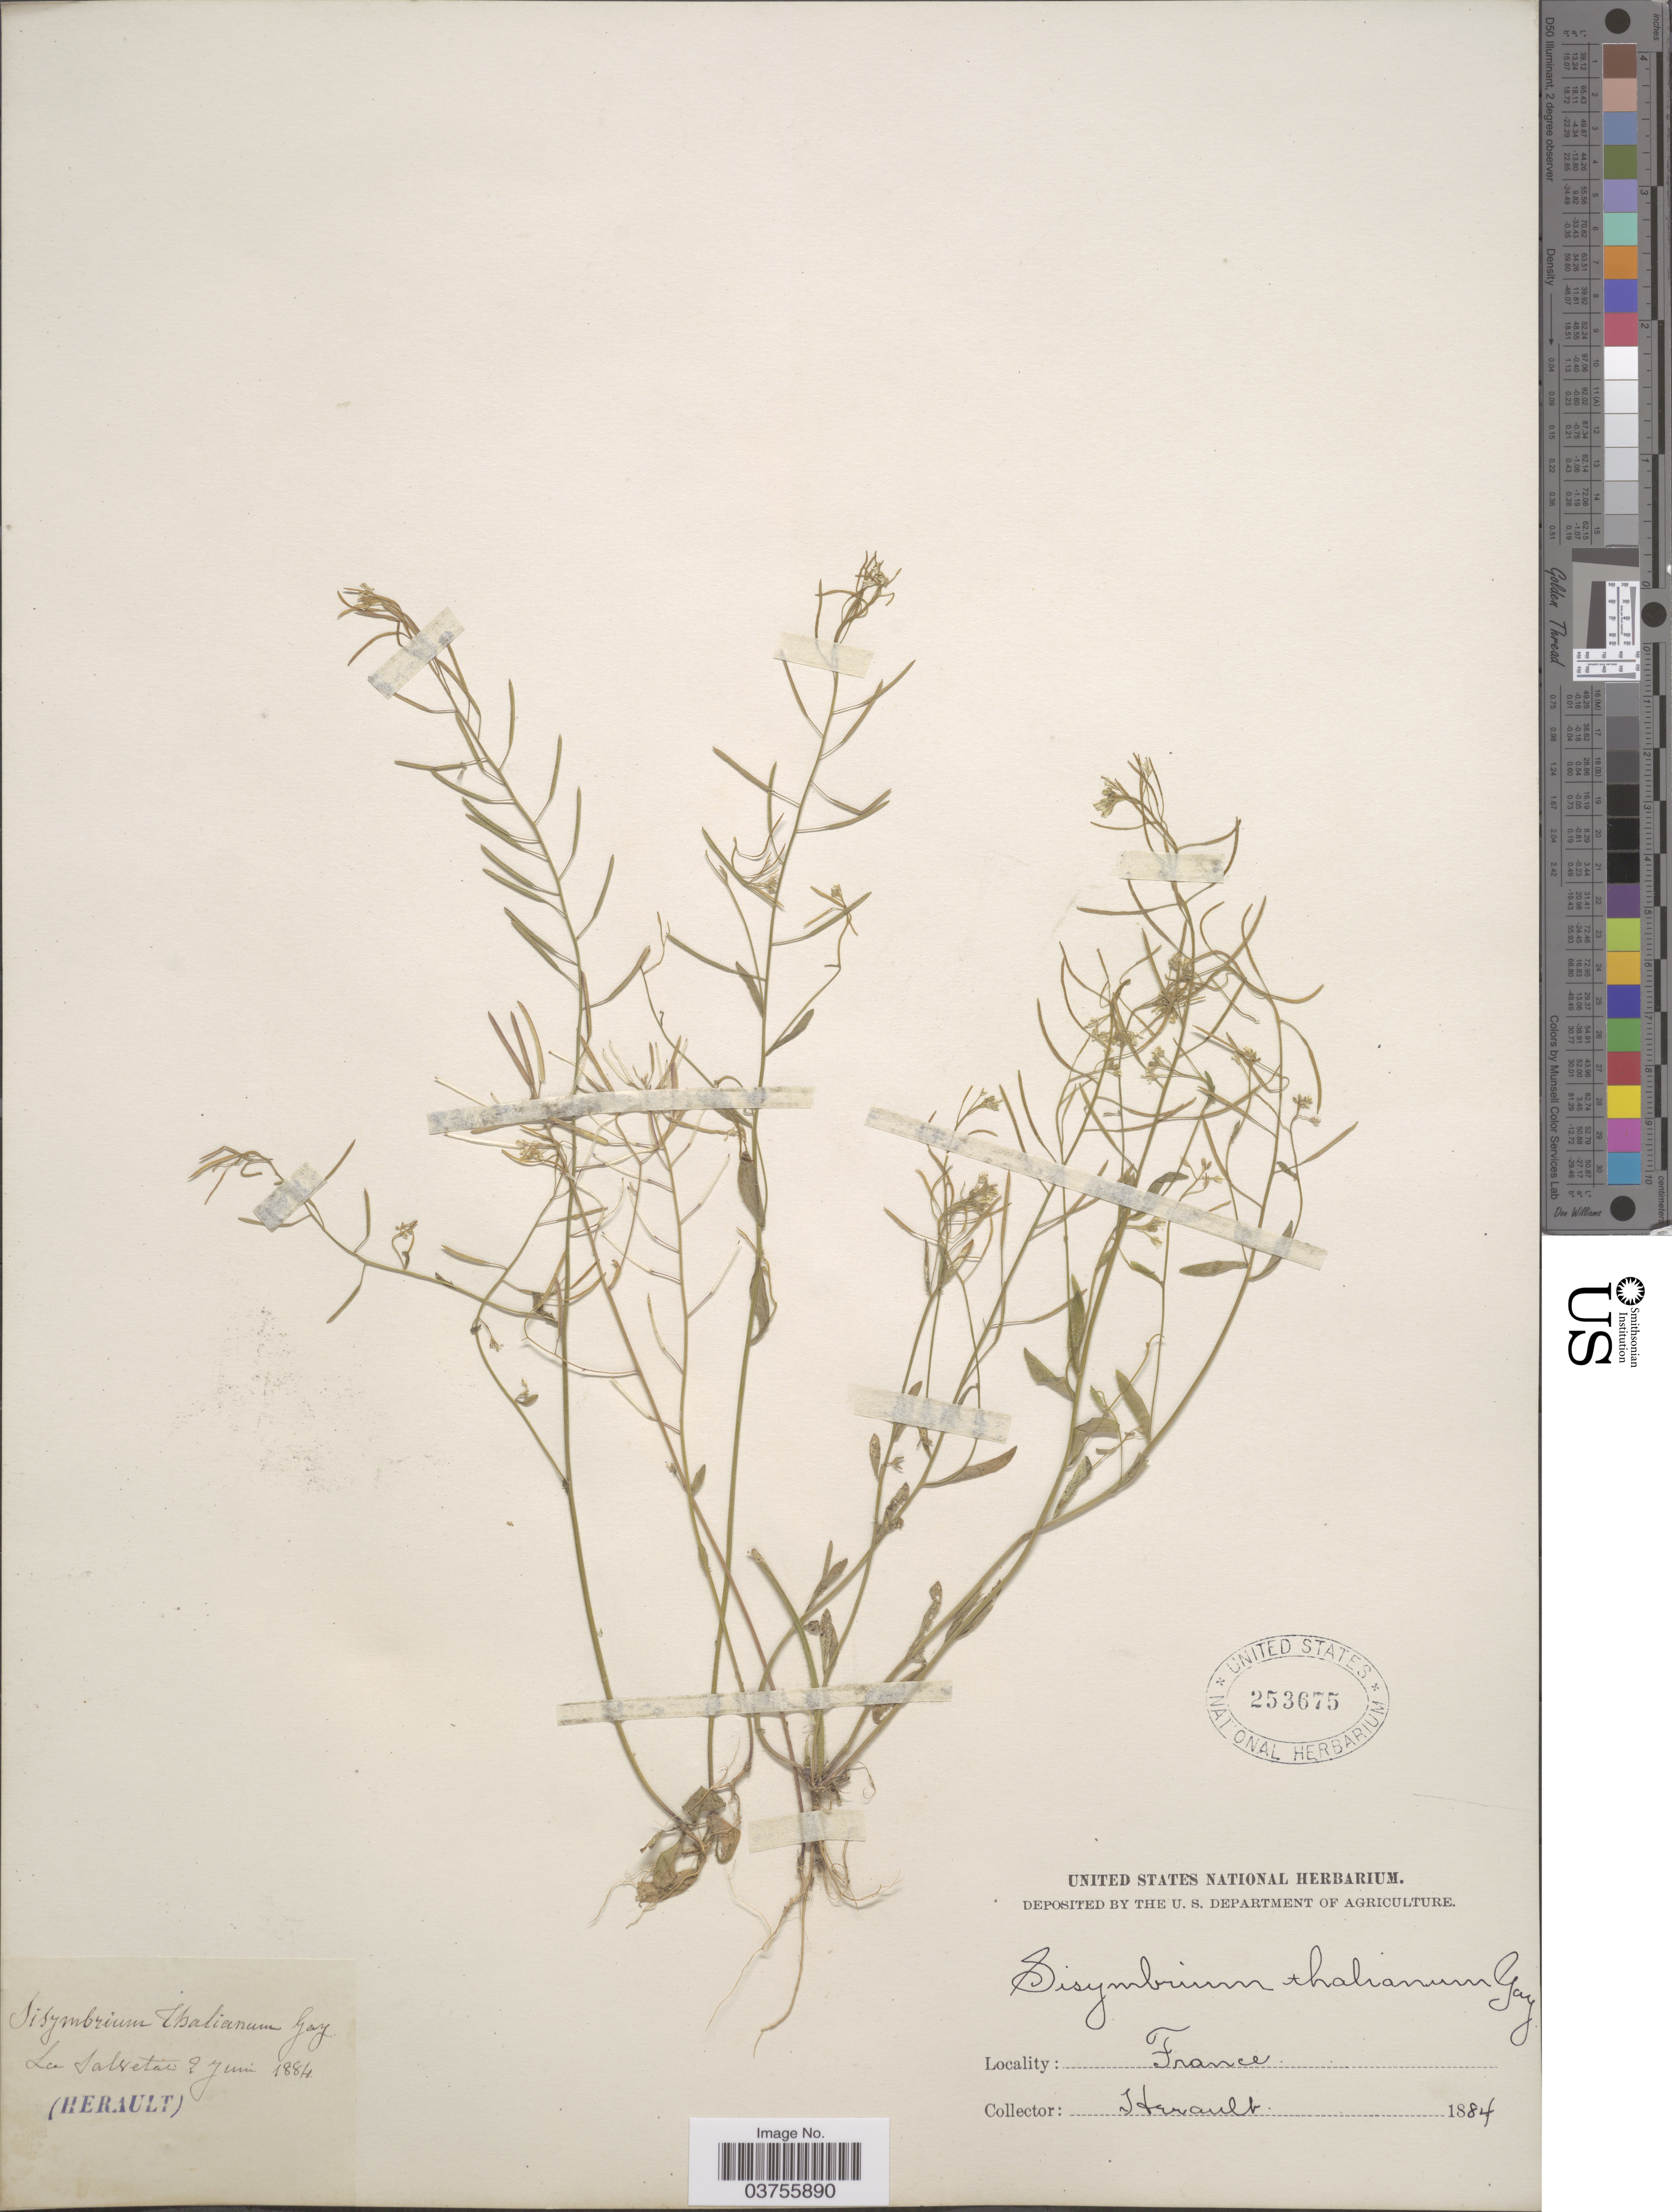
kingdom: Plantae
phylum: Tracheophyta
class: Magnoliopsida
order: Brassicales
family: Brassicaceae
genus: Arabidopsis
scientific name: Arabidopsis thaliana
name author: (L.) Heynh.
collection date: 1884-06-02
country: France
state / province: Occitanie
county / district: Hérault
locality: La Salvetat.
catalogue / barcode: US 253675